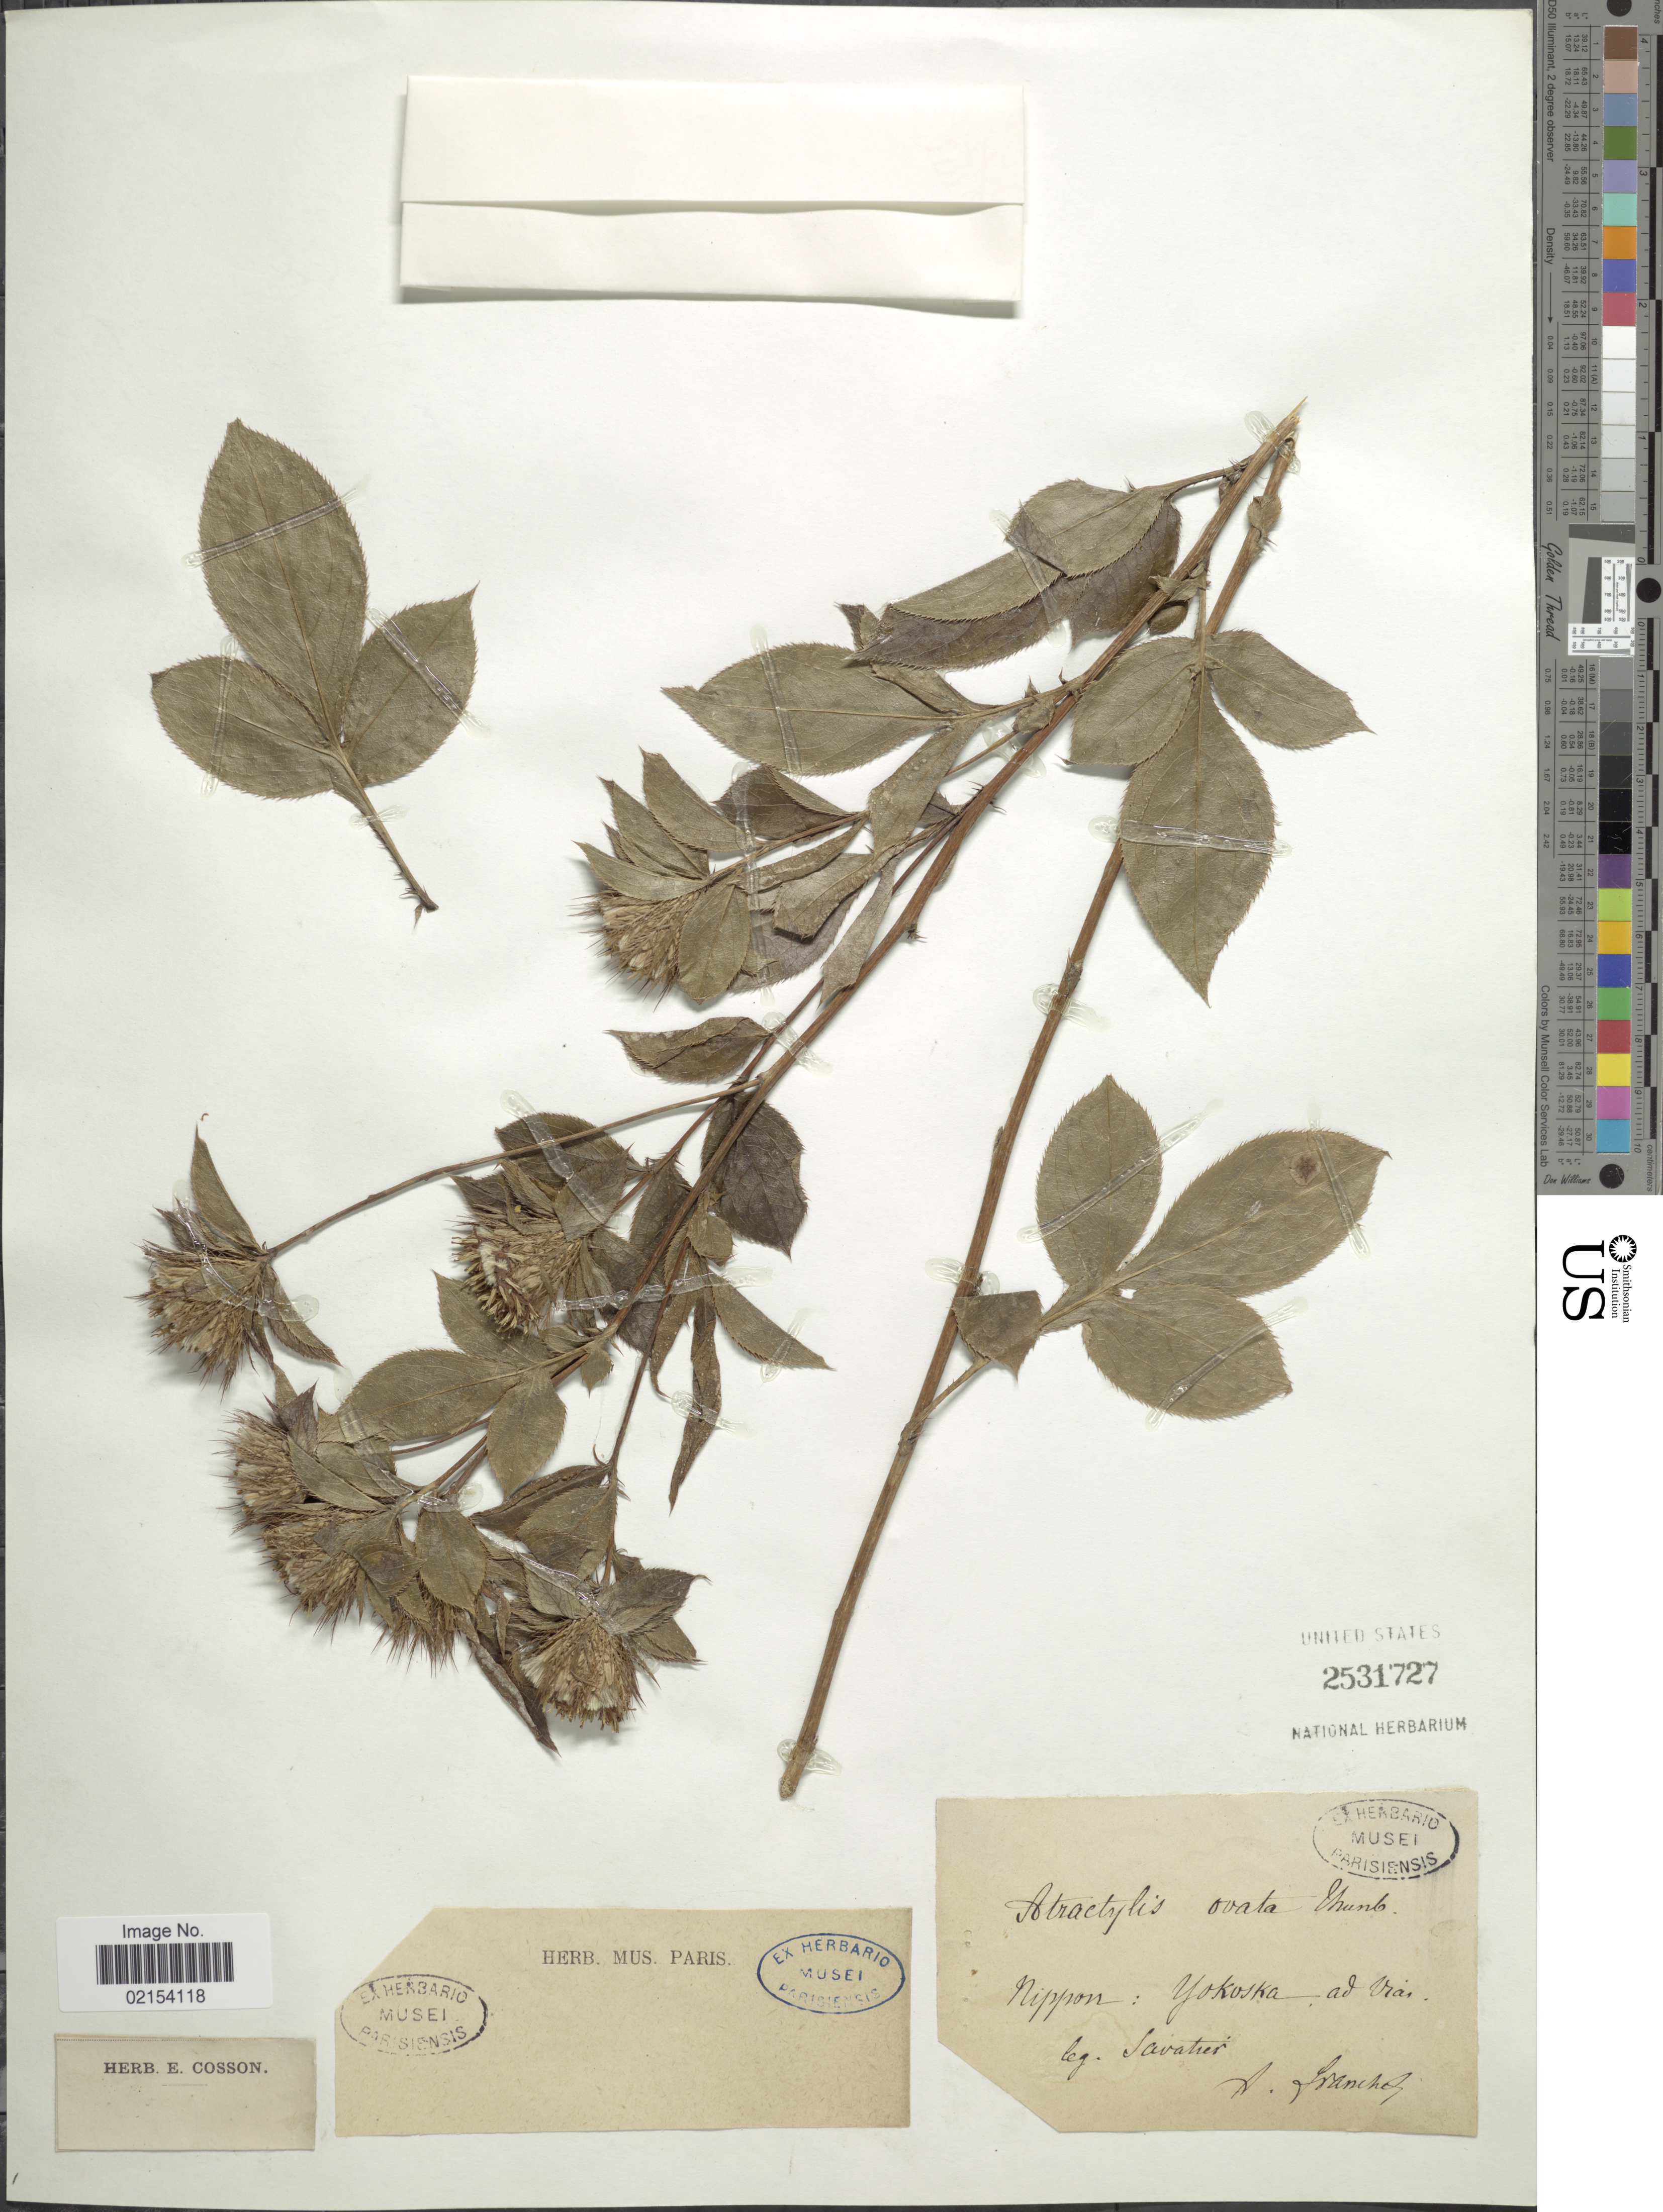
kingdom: Plantae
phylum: Tracheophyta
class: Magnoliopsida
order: Asterales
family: Asteraceae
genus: Atractylodes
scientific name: Atractylodes ovata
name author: (Thunb.) DC.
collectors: Savatier & A. R. Franchet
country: Japan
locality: Nippon: Yokoska ad Urai [interpreted]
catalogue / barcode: US 2531727